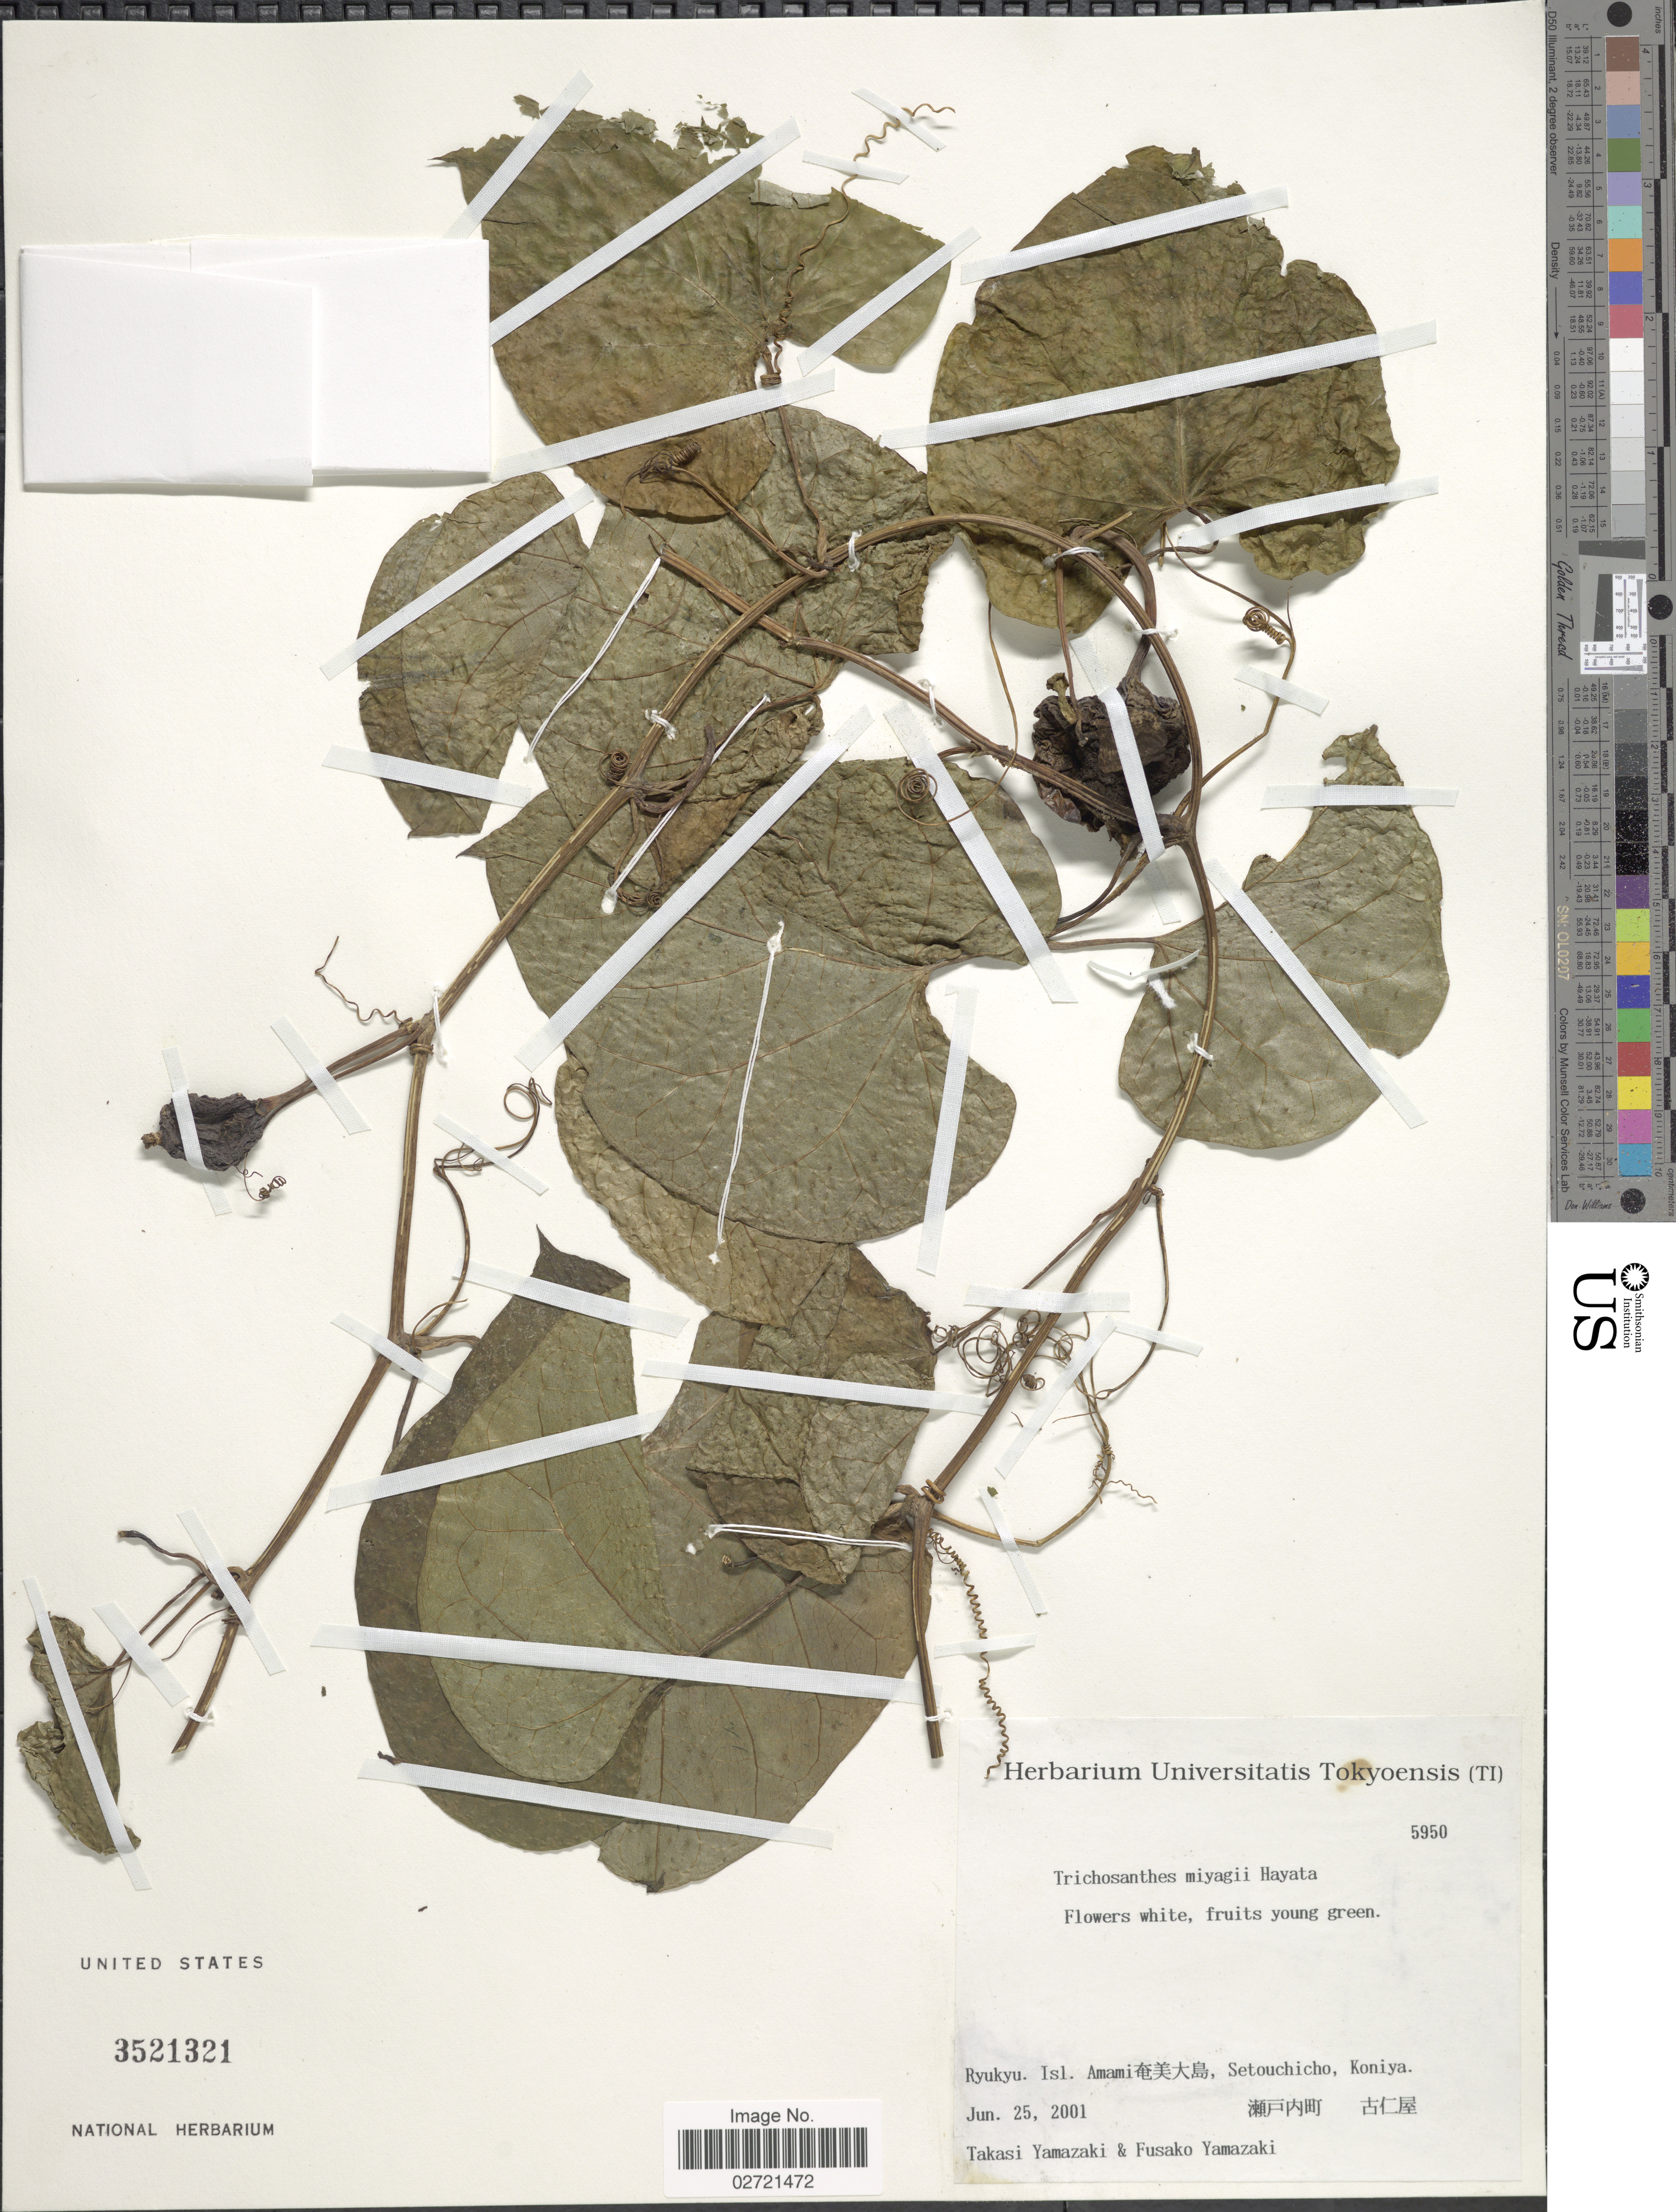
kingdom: Plantae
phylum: Tracheophyta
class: Magnoliopsida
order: Cucurbitales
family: Cucurbitaceae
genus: Trichosanthes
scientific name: Trichosanthes miyagii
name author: Hayata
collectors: T. Yamazaki & F. Yamazaki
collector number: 5950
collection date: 2001-06-25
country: Japan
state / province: Okinawa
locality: Ryukyu Isl., Setouchicho, Koniya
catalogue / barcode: US 3521321